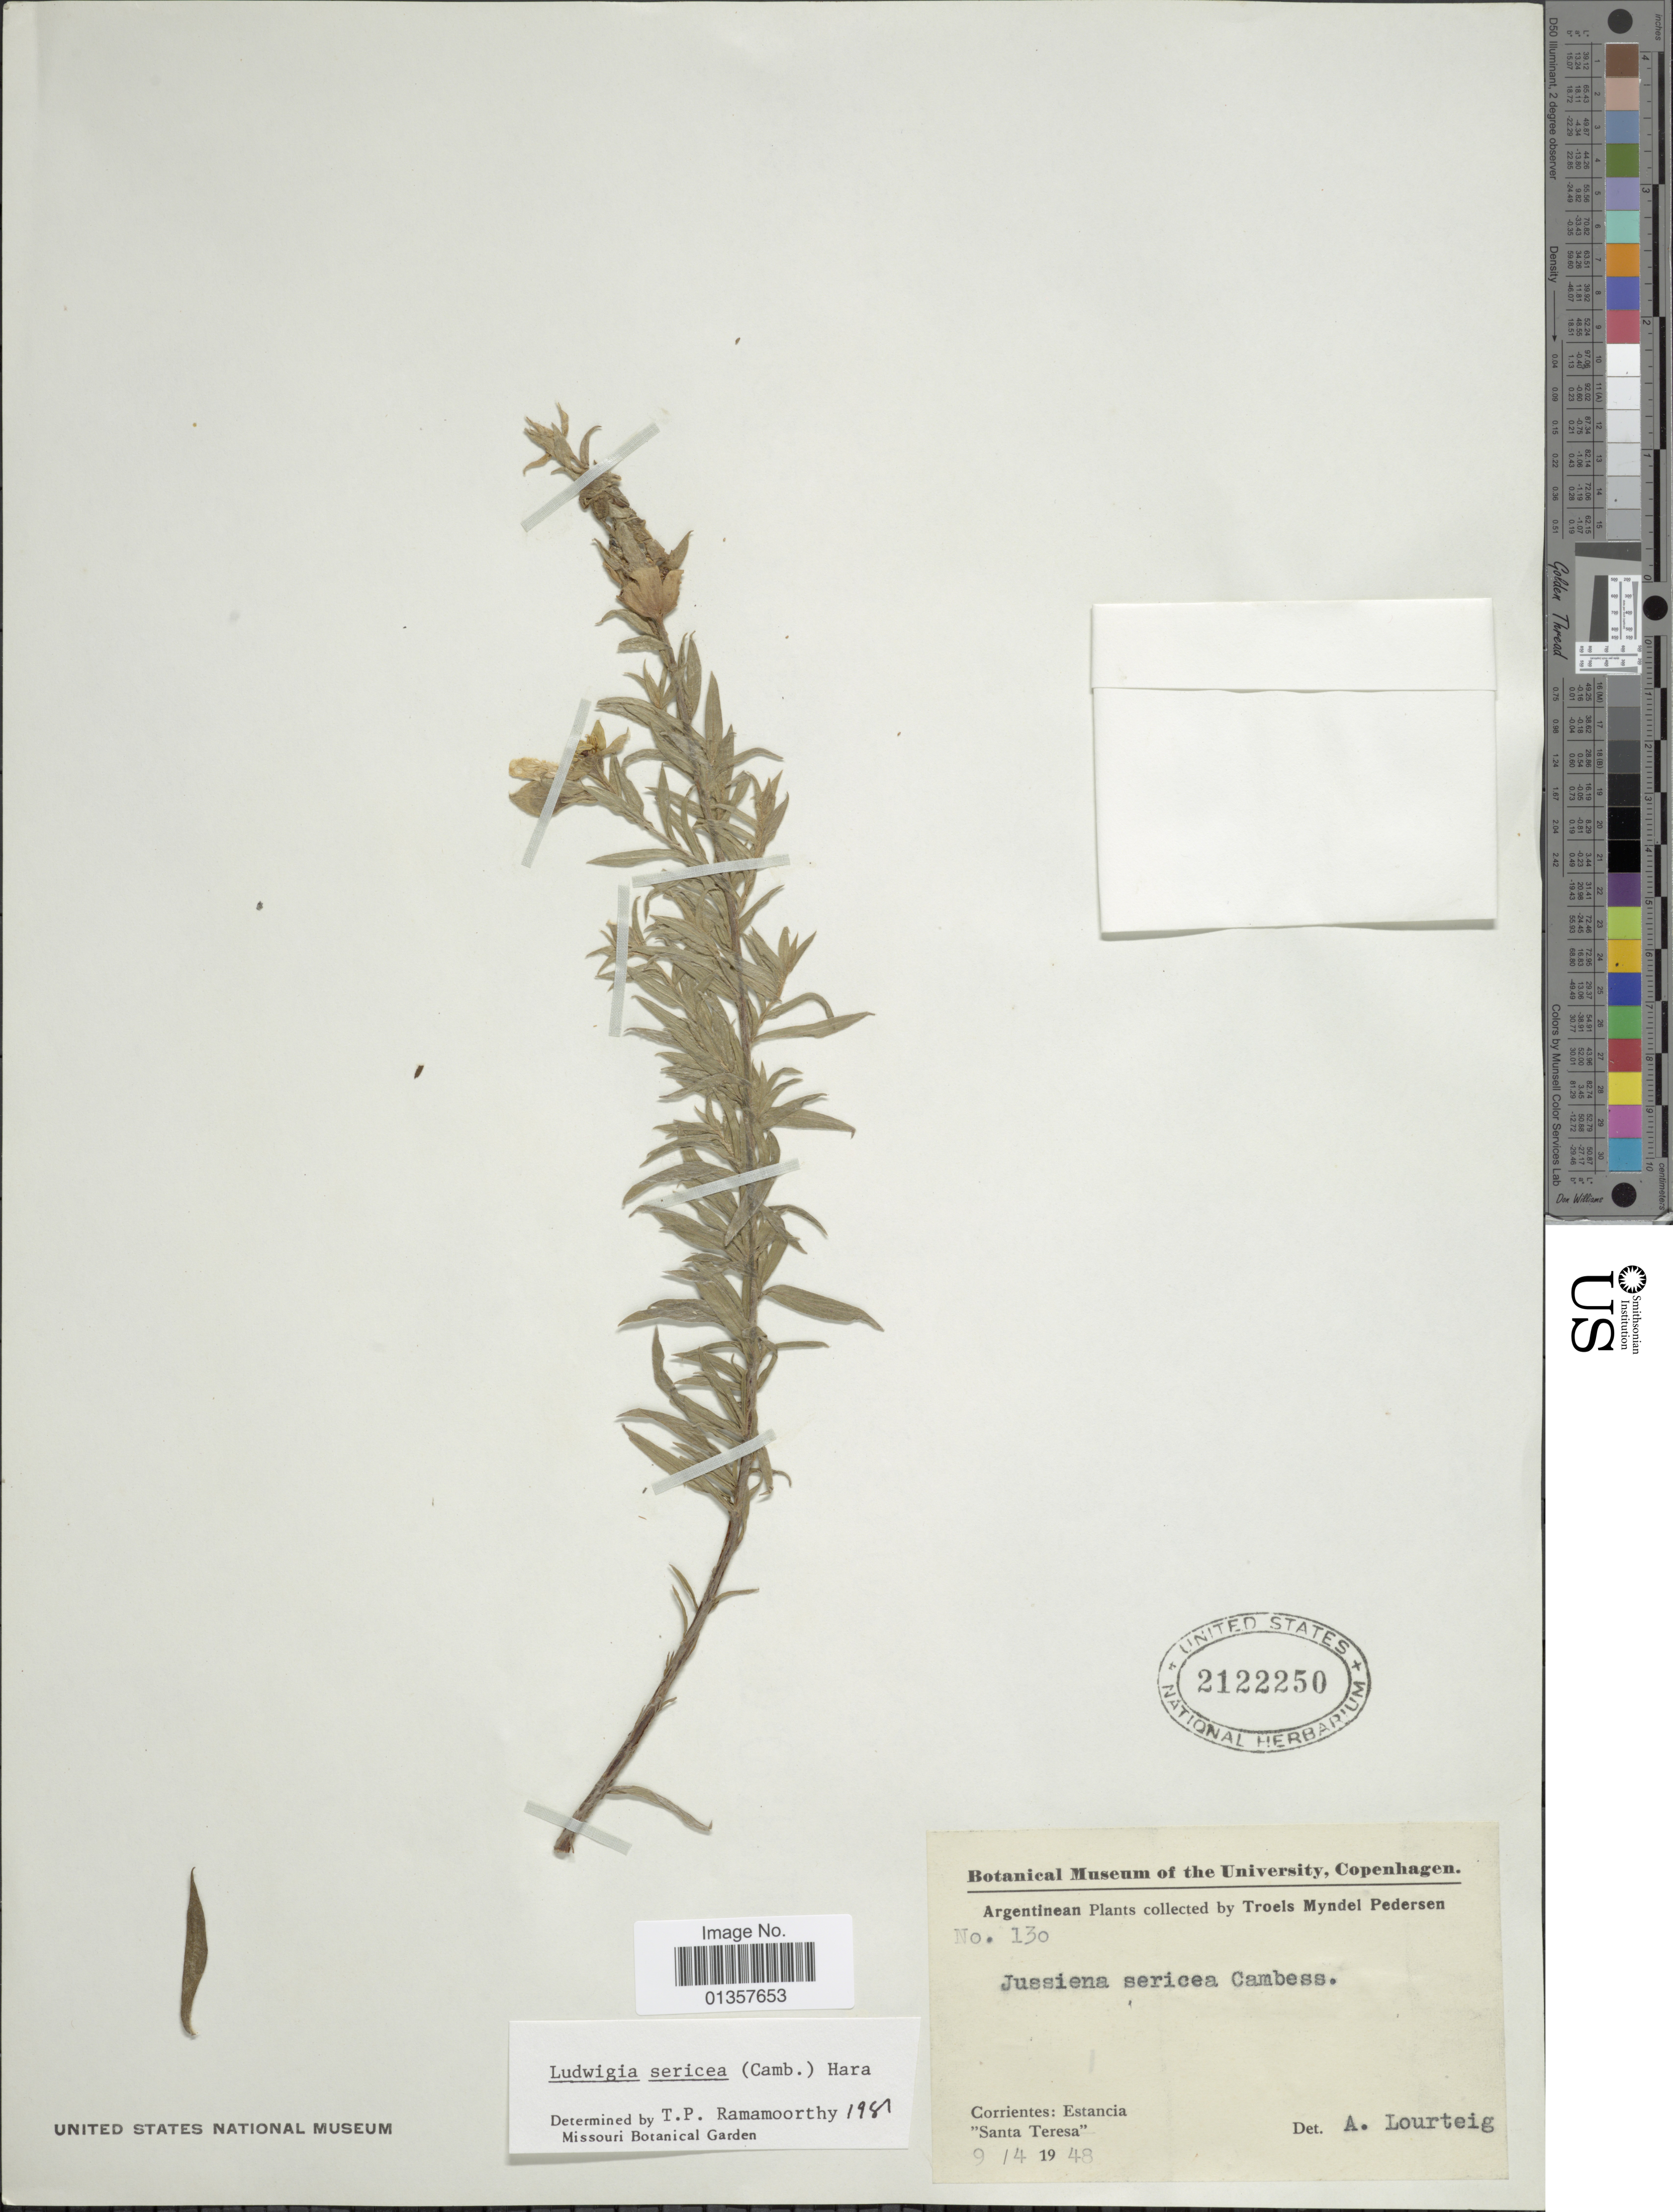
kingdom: Plantae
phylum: Tracheophyta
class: Magnoliopsida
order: Myrtales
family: Onagraceae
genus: Ludwigia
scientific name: Ludwigia sericea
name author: (Cambess.) H. Hara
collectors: T. Pederson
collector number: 130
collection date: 1948-04-09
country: Argentina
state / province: Corrientes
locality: Estancia, "Santa Teresa"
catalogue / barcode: US 2122250